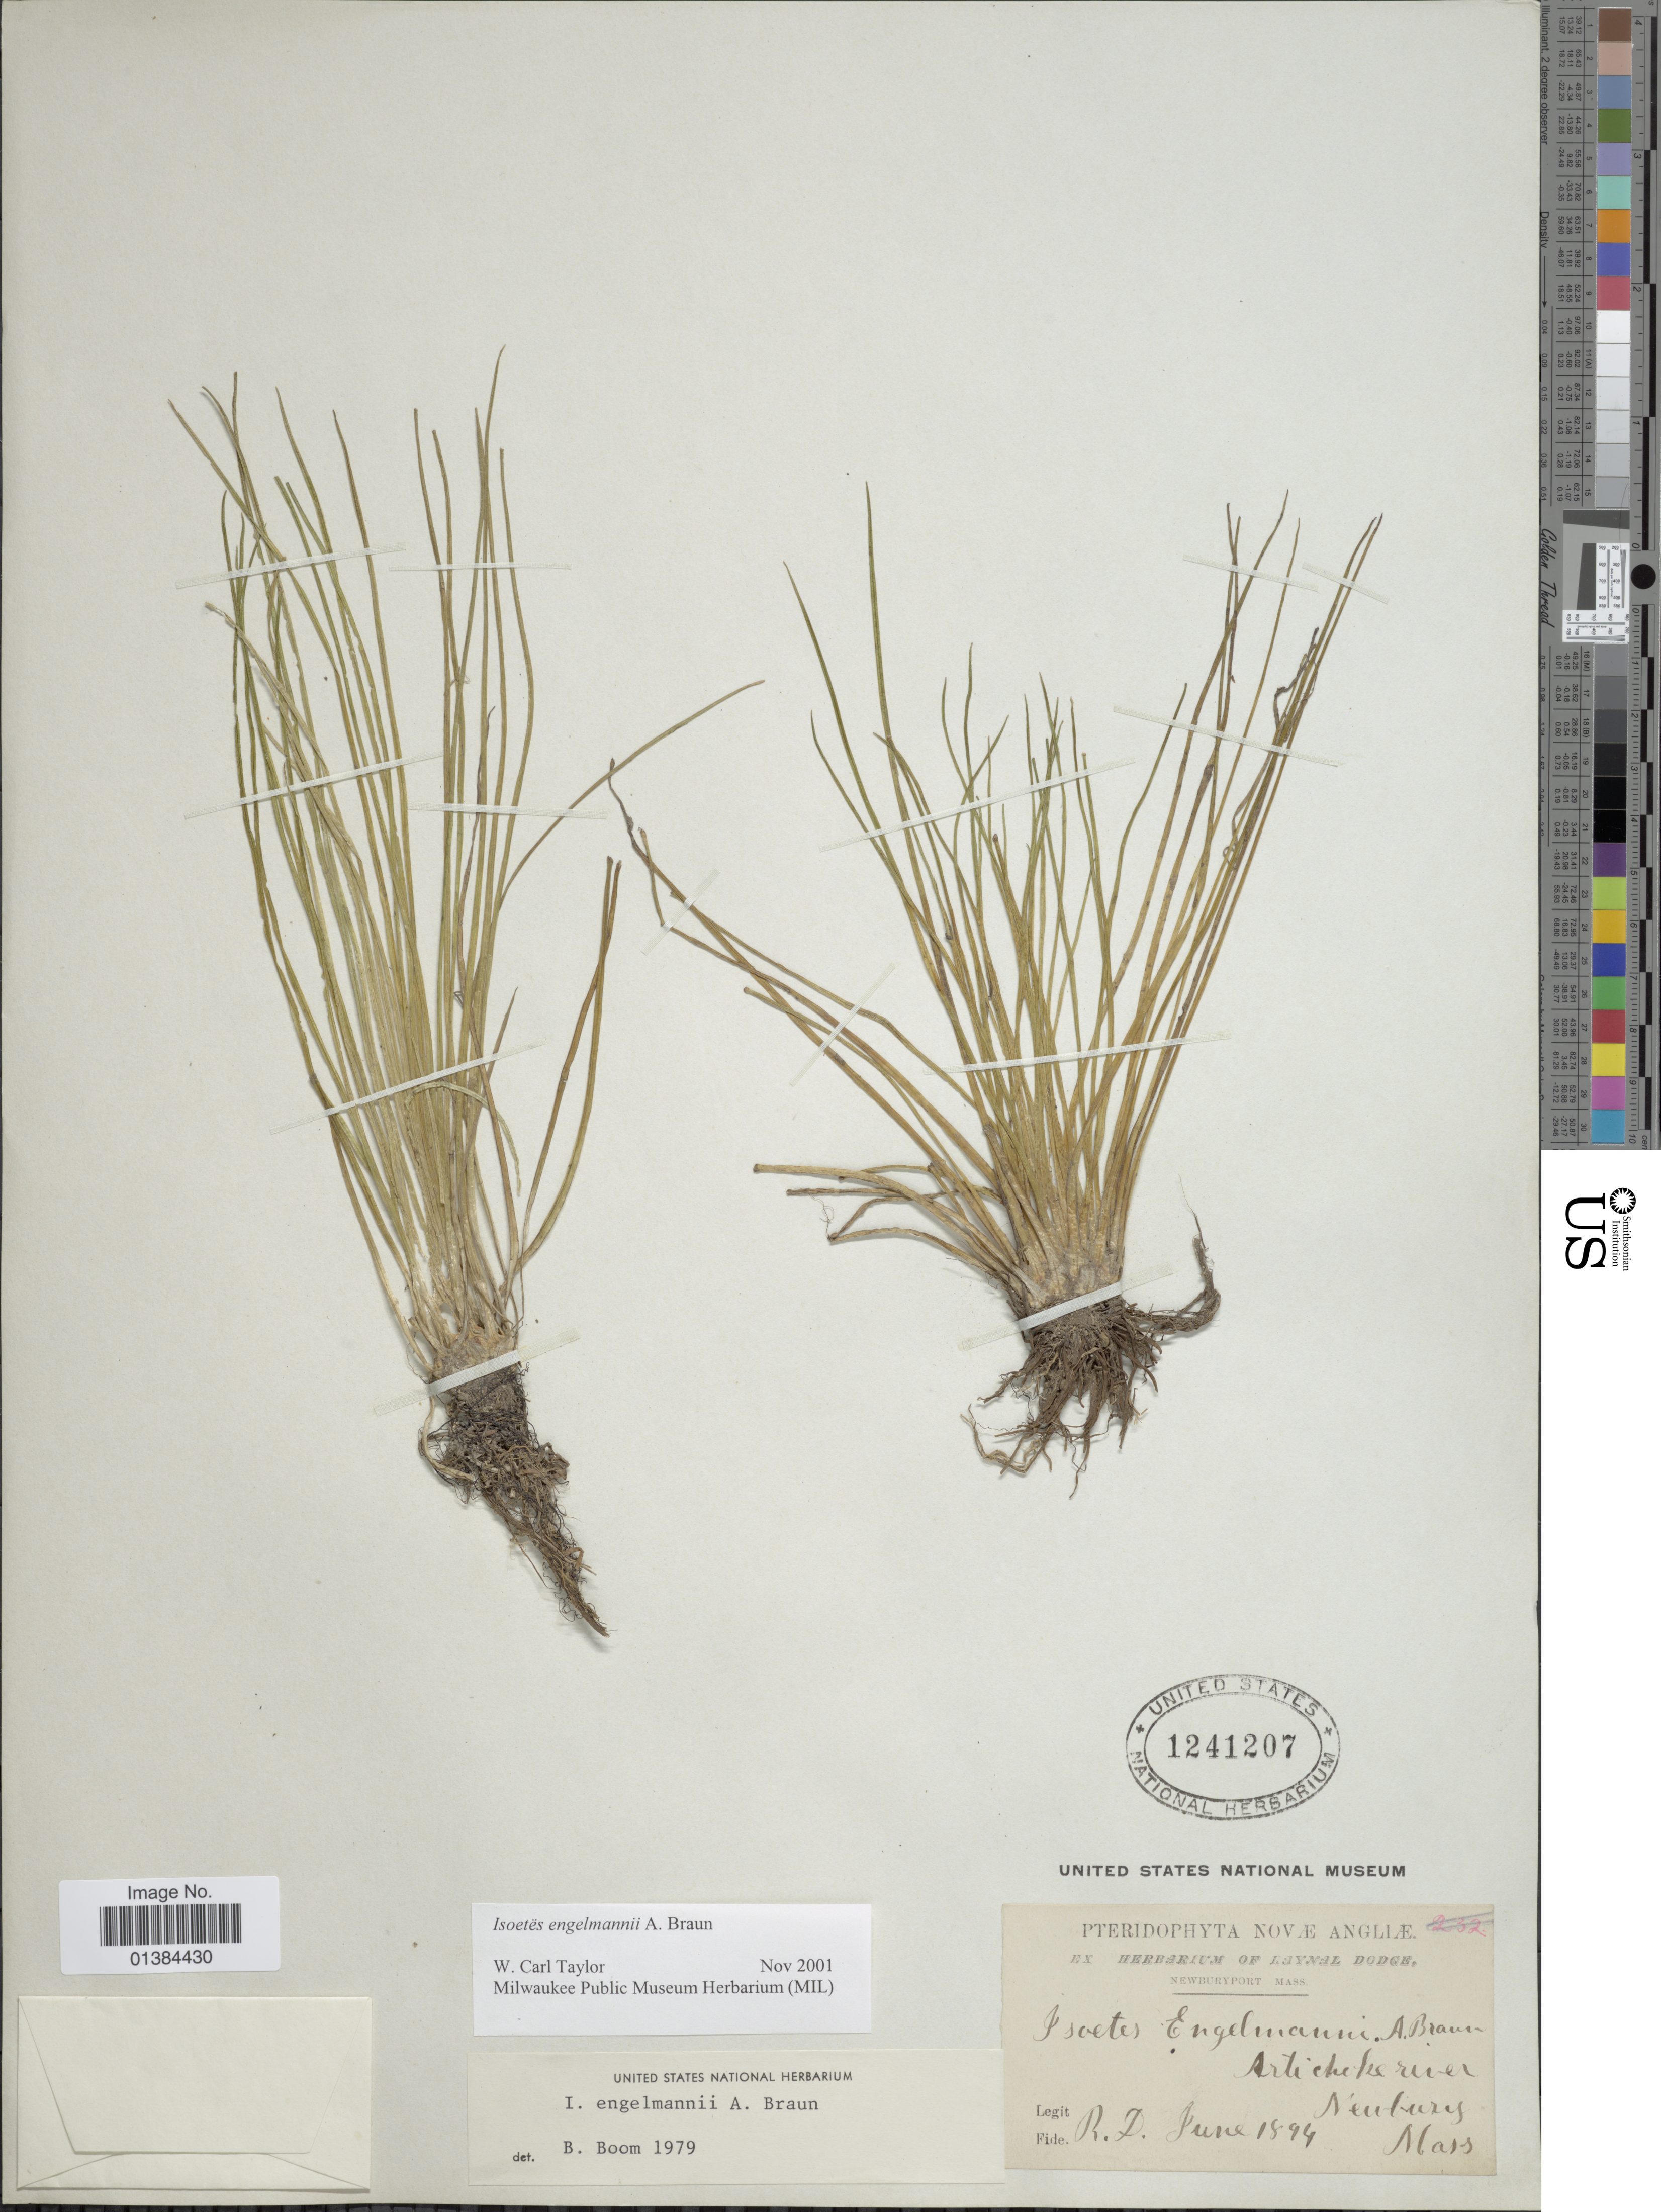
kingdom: Plantae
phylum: Tracheophyta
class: Lycopodiopsida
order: Isoetales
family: Isoetaceae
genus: Isoetes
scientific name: Isoetes engelmannii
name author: A. Braun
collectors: R. Dodge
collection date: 1894-06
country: United States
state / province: Massachusetts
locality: Artichoke river, Newbury, Mass.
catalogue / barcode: US 1241207